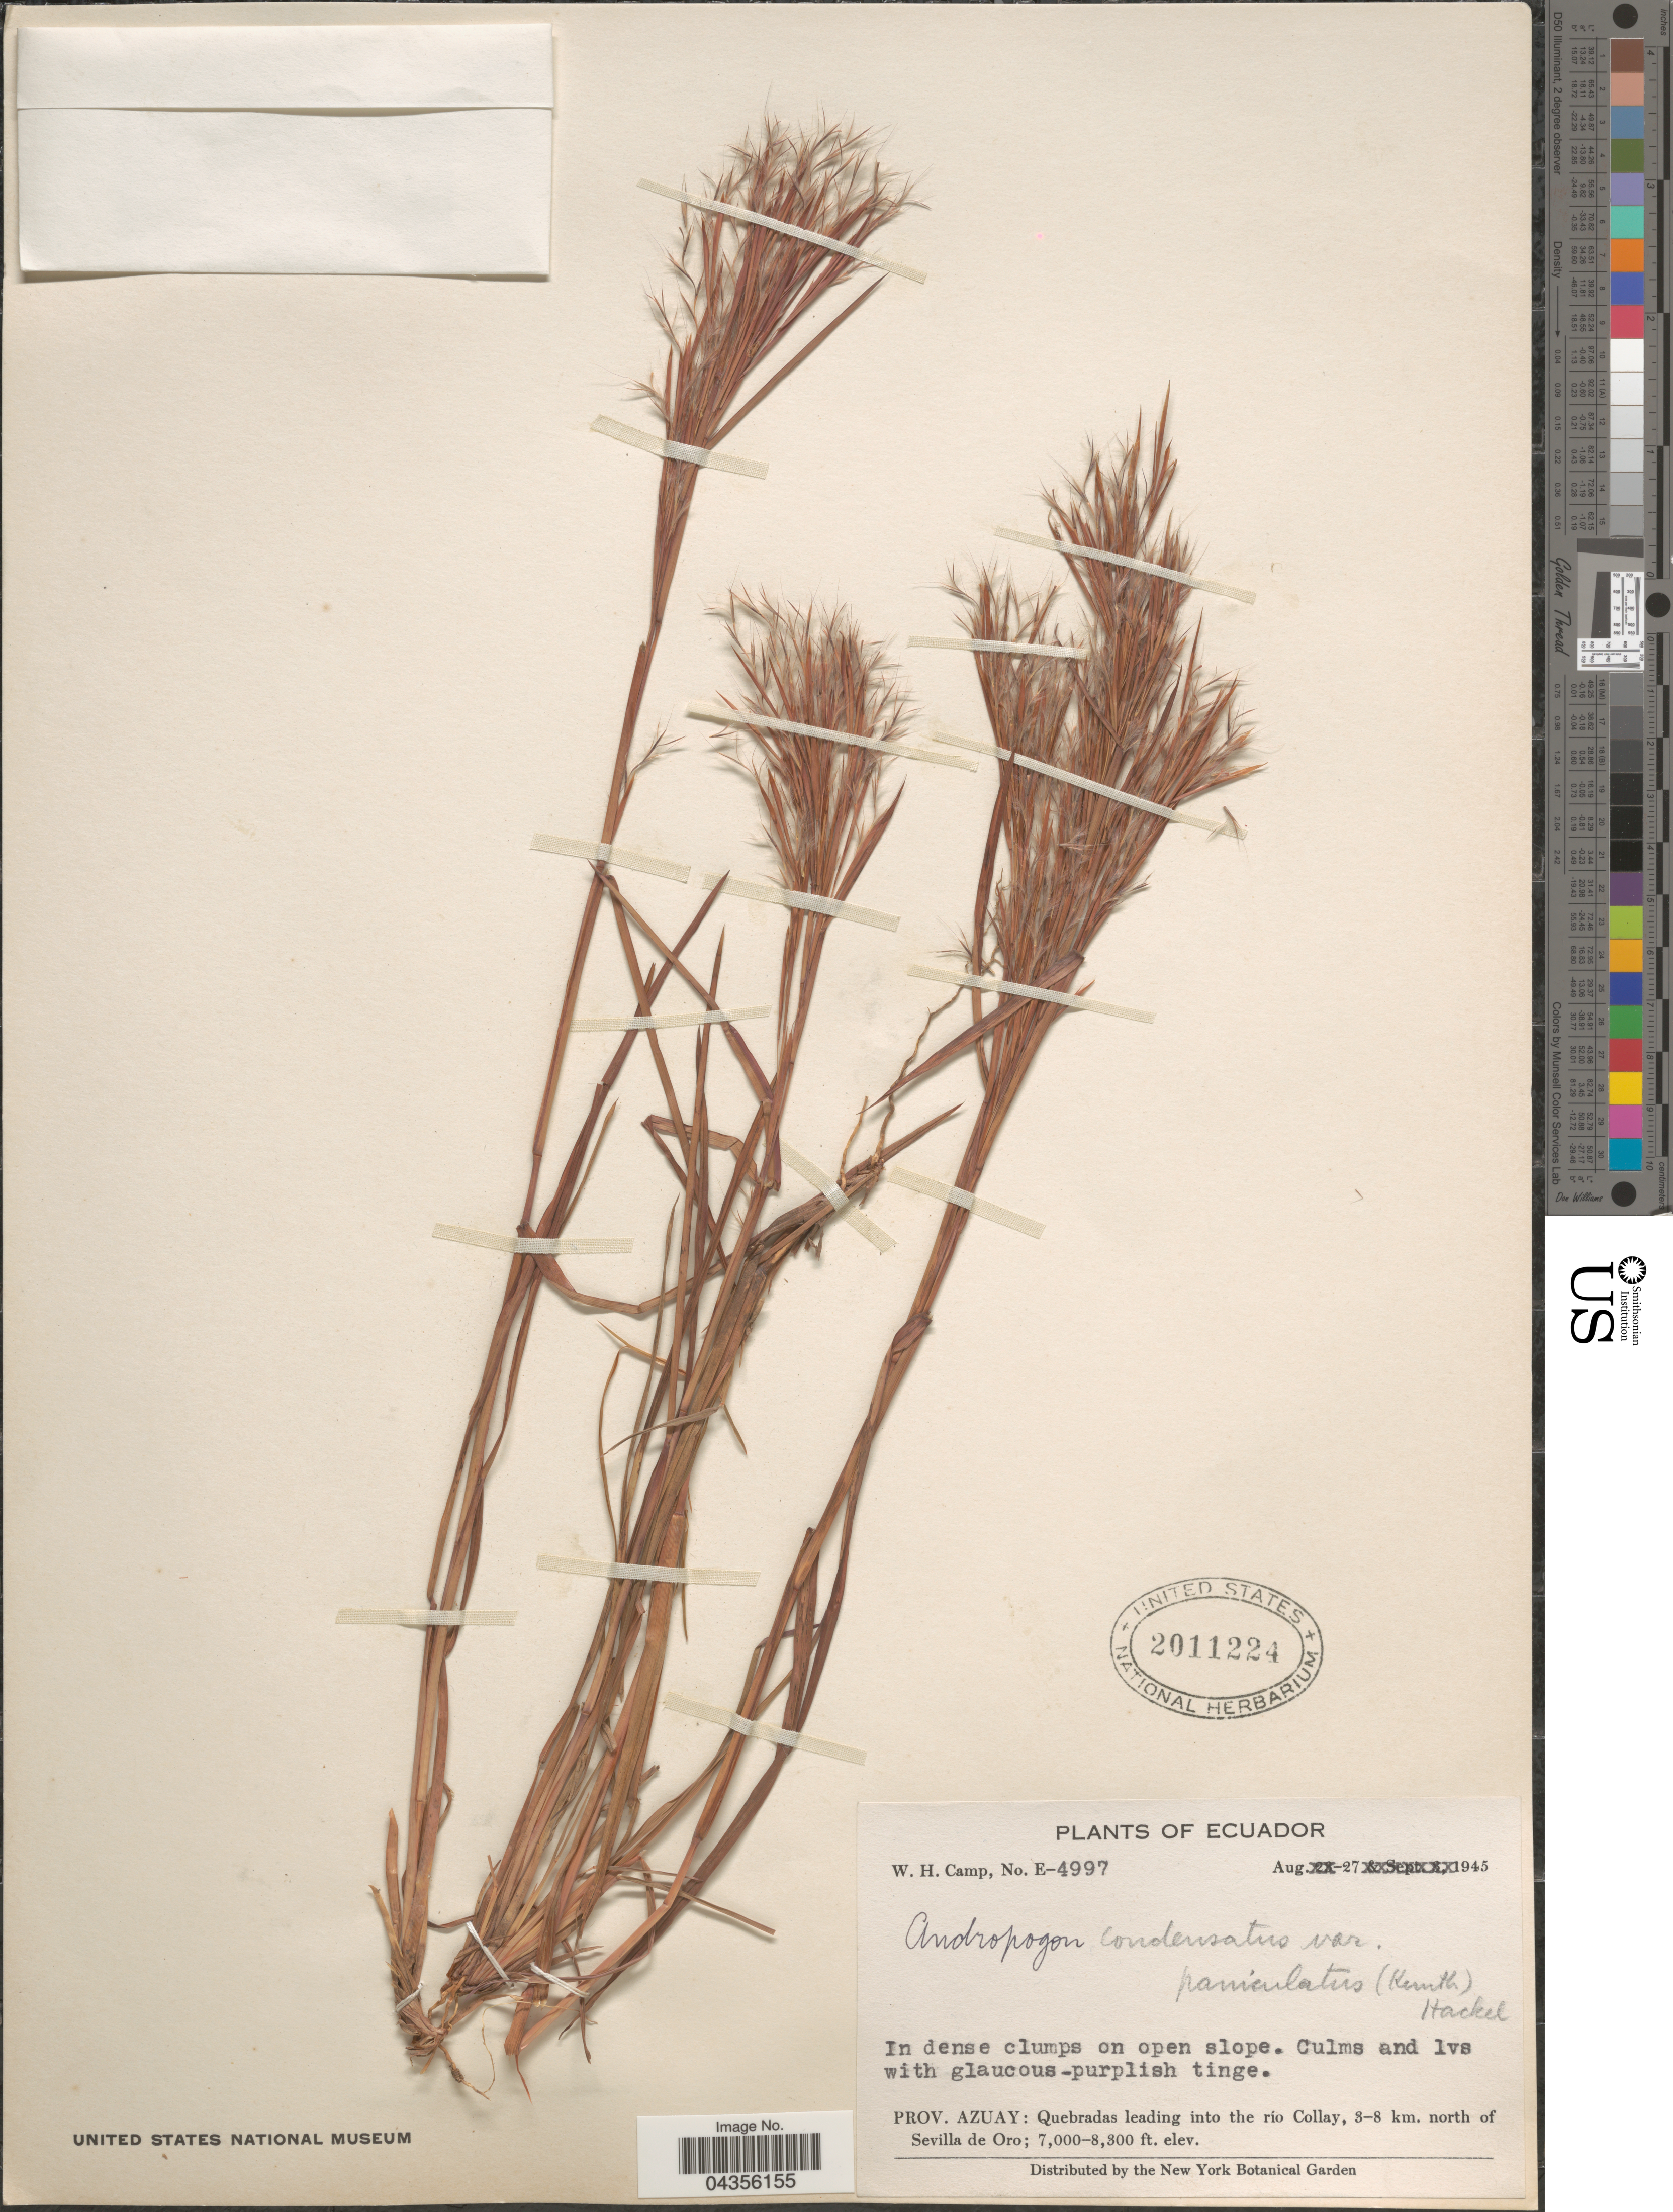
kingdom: Plantae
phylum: Tracheophyta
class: Liliopsida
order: Poales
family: Poaceae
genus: Schizachyrium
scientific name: Schizachyrium condensatum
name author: (Kunth) Nees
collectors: W. H. Camp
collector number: E-4997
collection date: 1945-08-27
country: Ecuador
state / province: Azuay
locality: In dense clumps on open slope. Quebradas leading into the río Collay, 3-8 km. north of Sevilla de Oro.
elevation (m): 2134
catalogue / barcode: US 2011224